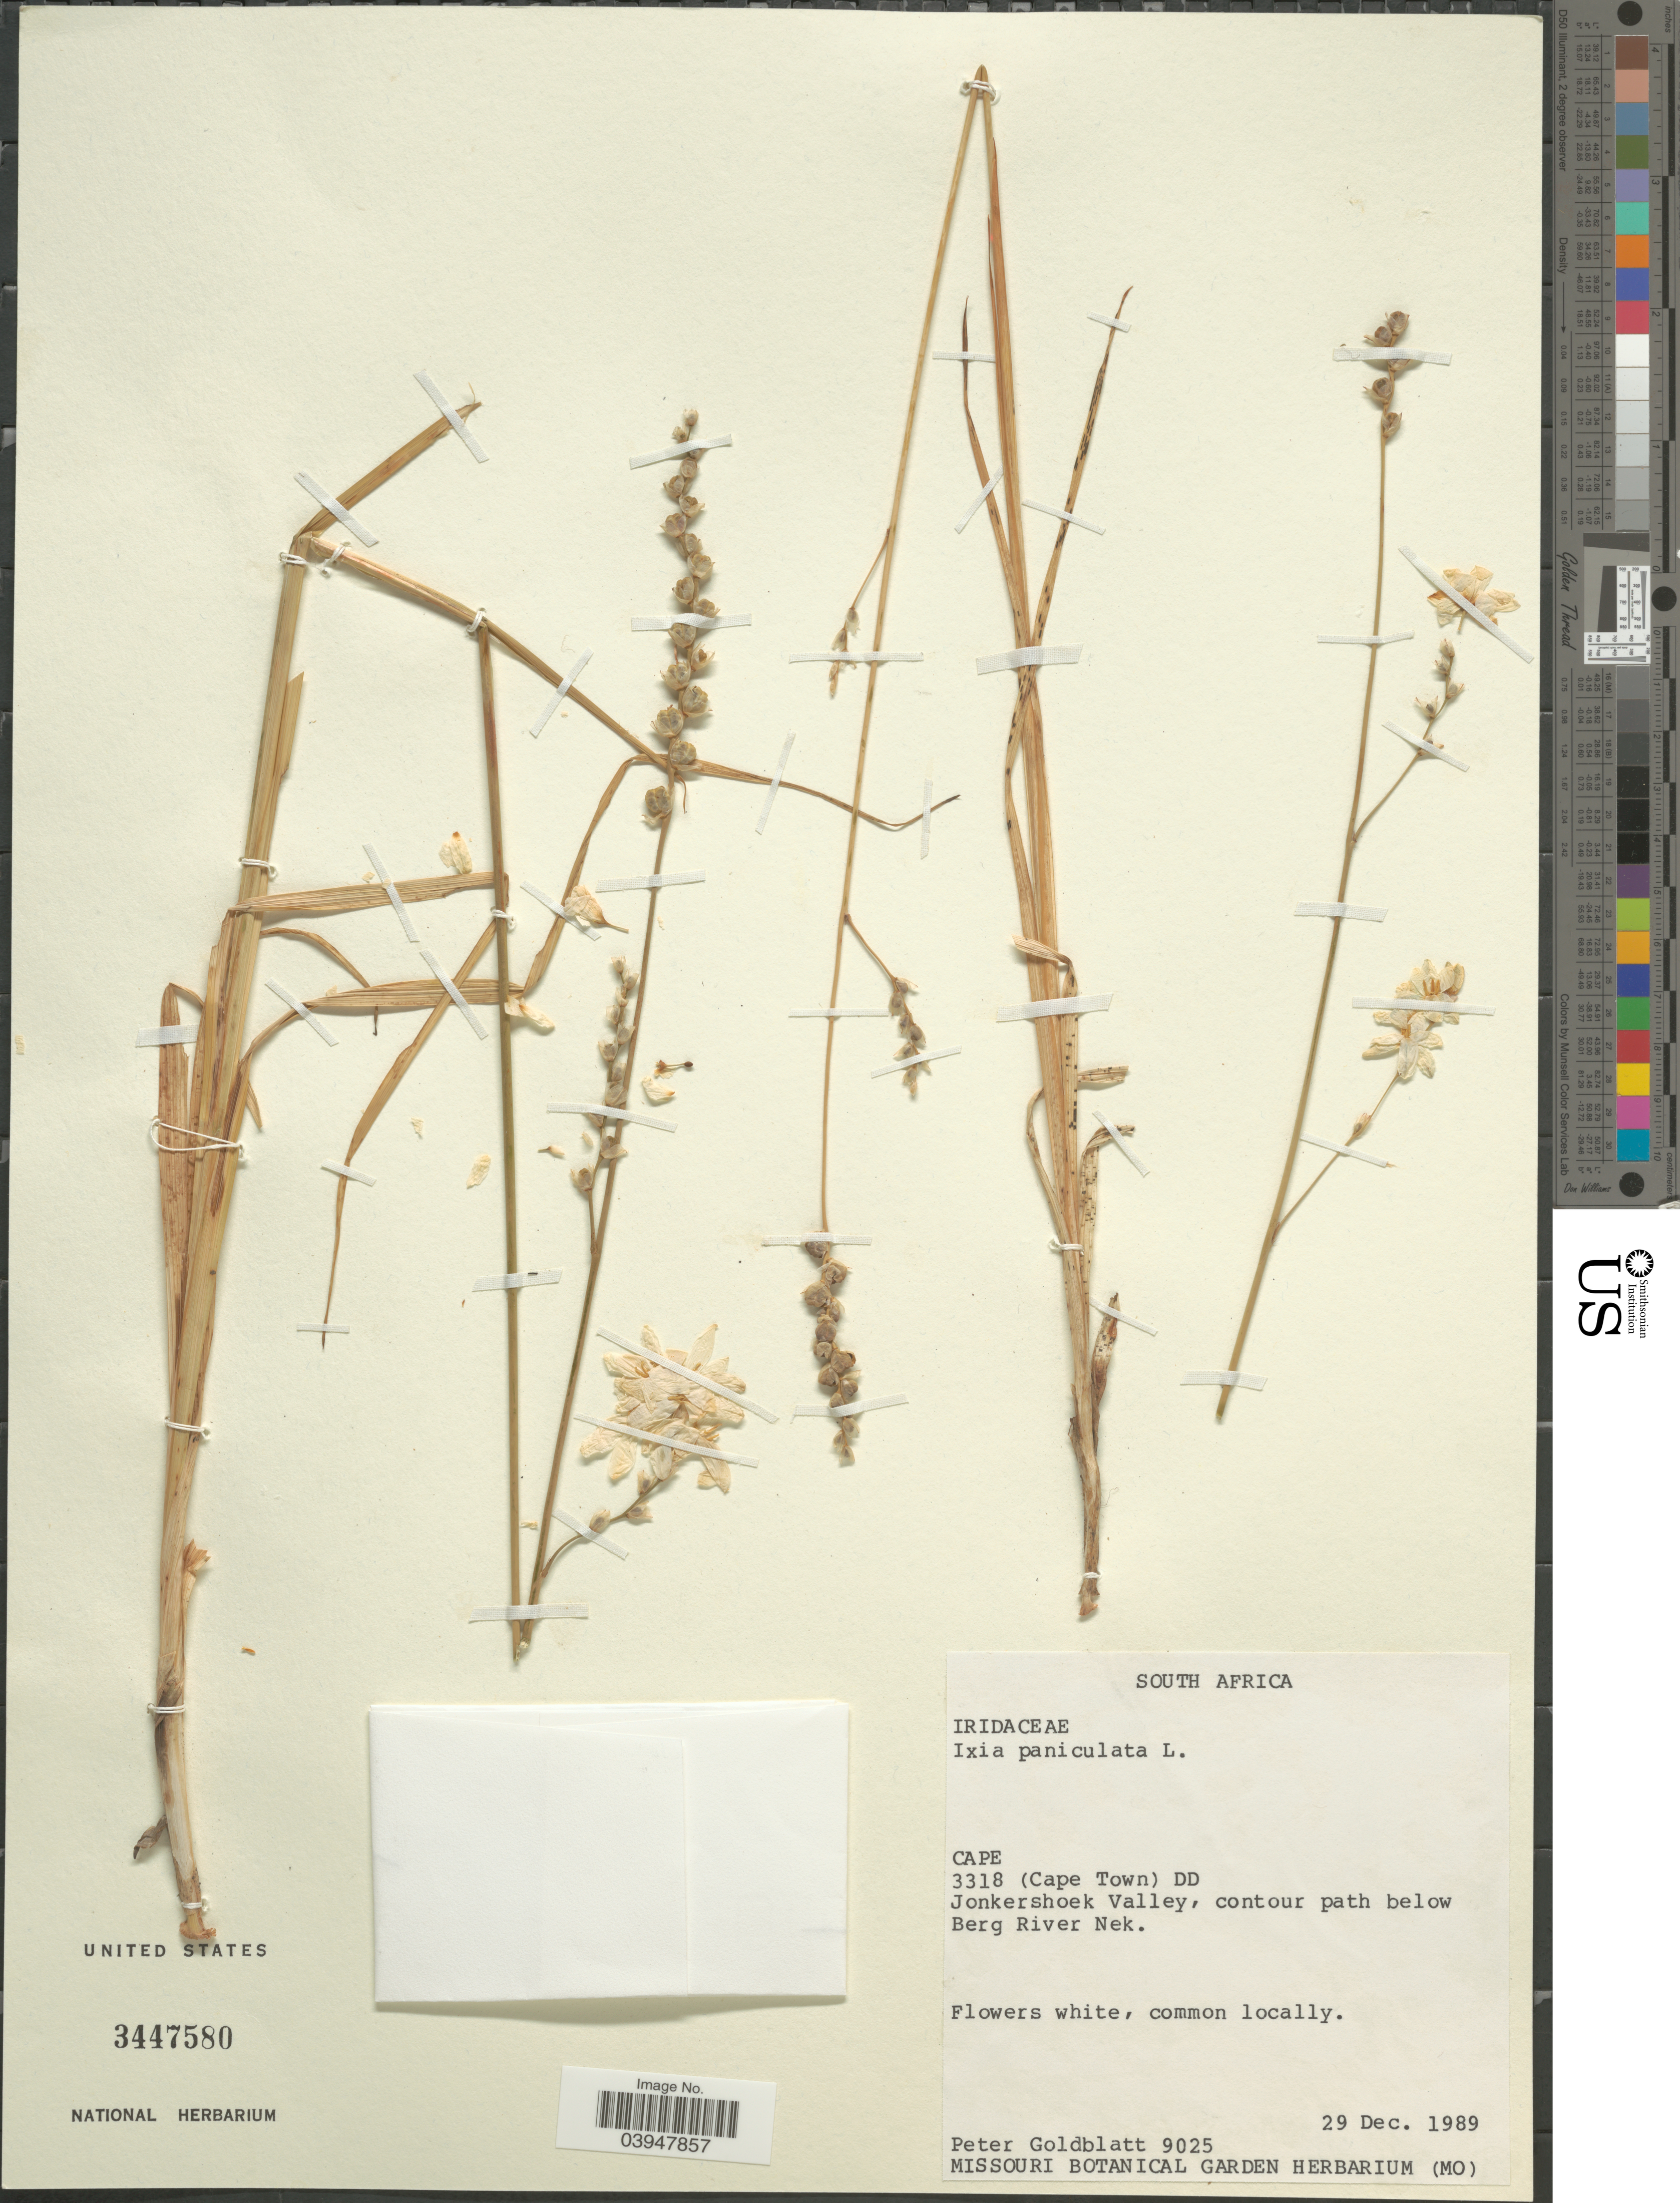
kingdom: Plantae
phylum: Tracheophyta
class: Liliopsida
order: Asparagales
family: Iridaceae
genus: Ixia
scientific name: Ixia paniculata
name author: D. Delaroche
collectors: P. Goldblatt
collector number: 9025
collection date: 1989-12-29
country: South Africa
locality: Cape. 3318 (Cape Town) DD. Jonkershoek Valley, contour path below Berg River Nek.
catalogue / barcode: US 3447580